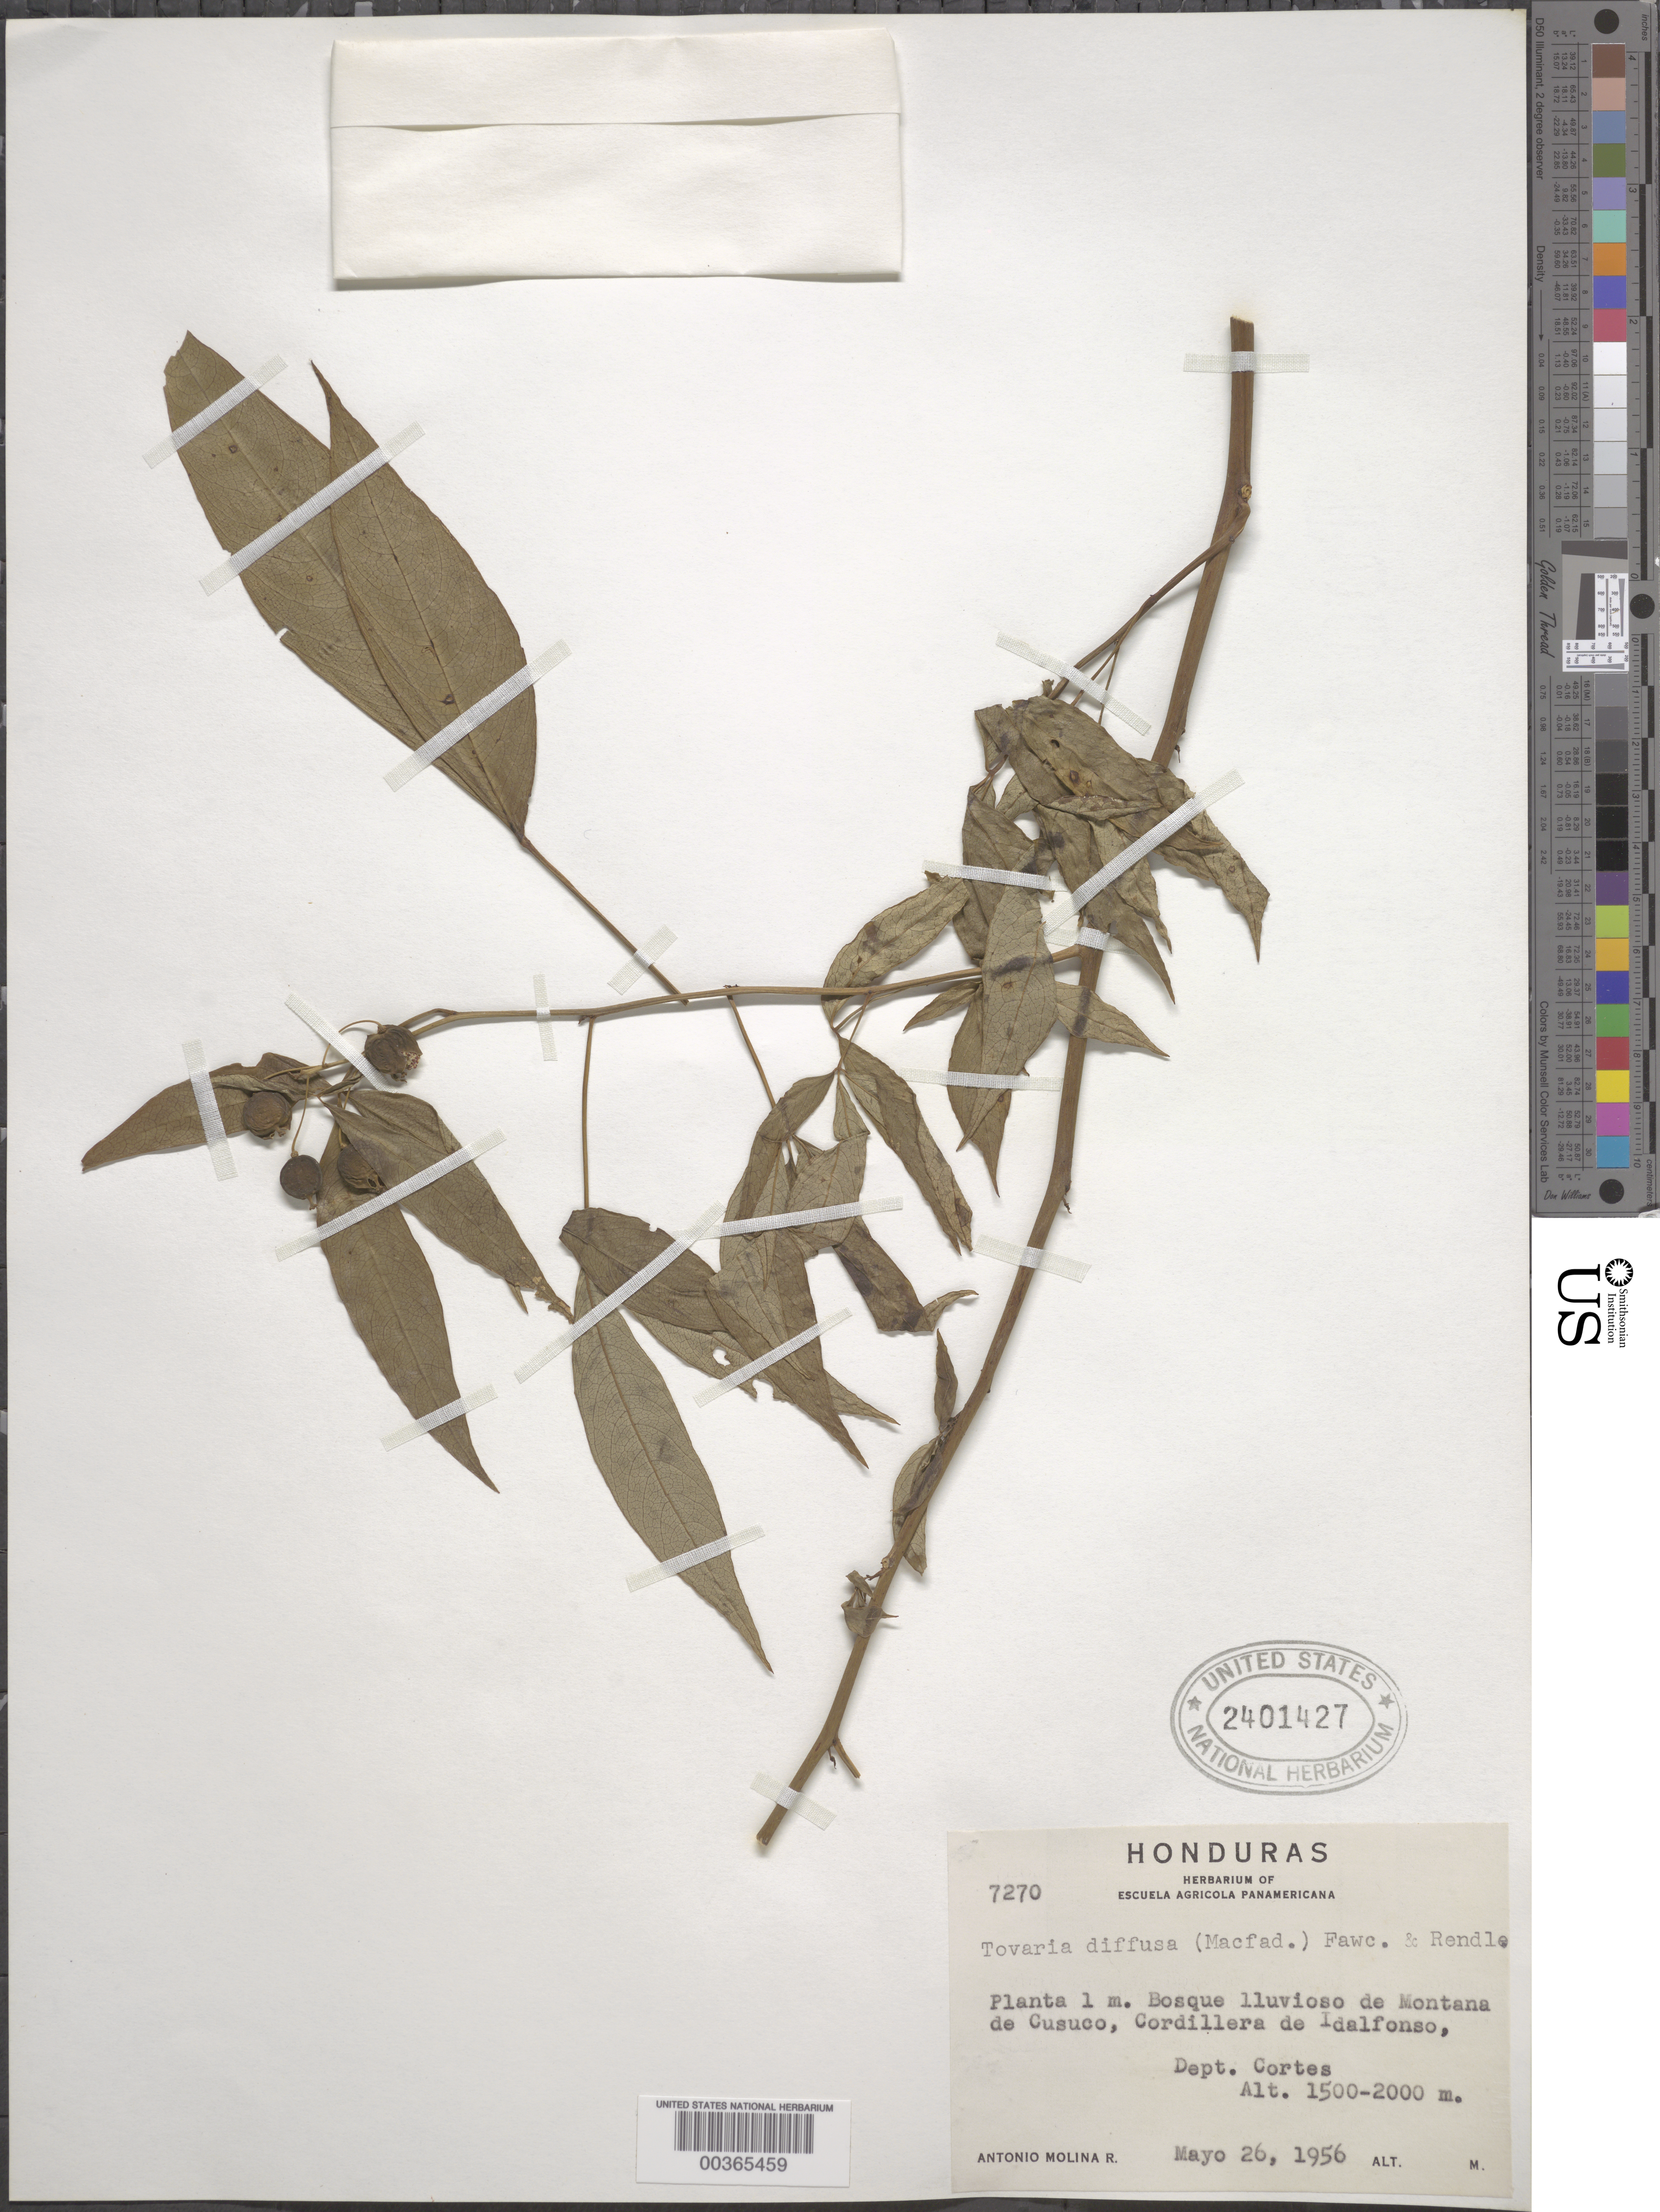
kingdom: Plantae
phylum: Tracheophyta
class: Magnoliopsida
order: Brassicales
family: Tovariaceae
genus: Tovaria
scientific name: Tovaria diffusa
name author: (Macfad.) Fawc. & Rendle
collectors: A. Molina R.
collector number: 7270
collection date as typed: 26 May 1956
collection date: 1956-05-26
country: Honduras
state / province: Cortés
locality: Montana de Cusuco, cordillera de Idalfonso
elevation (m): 1500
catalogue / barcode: US 2401427